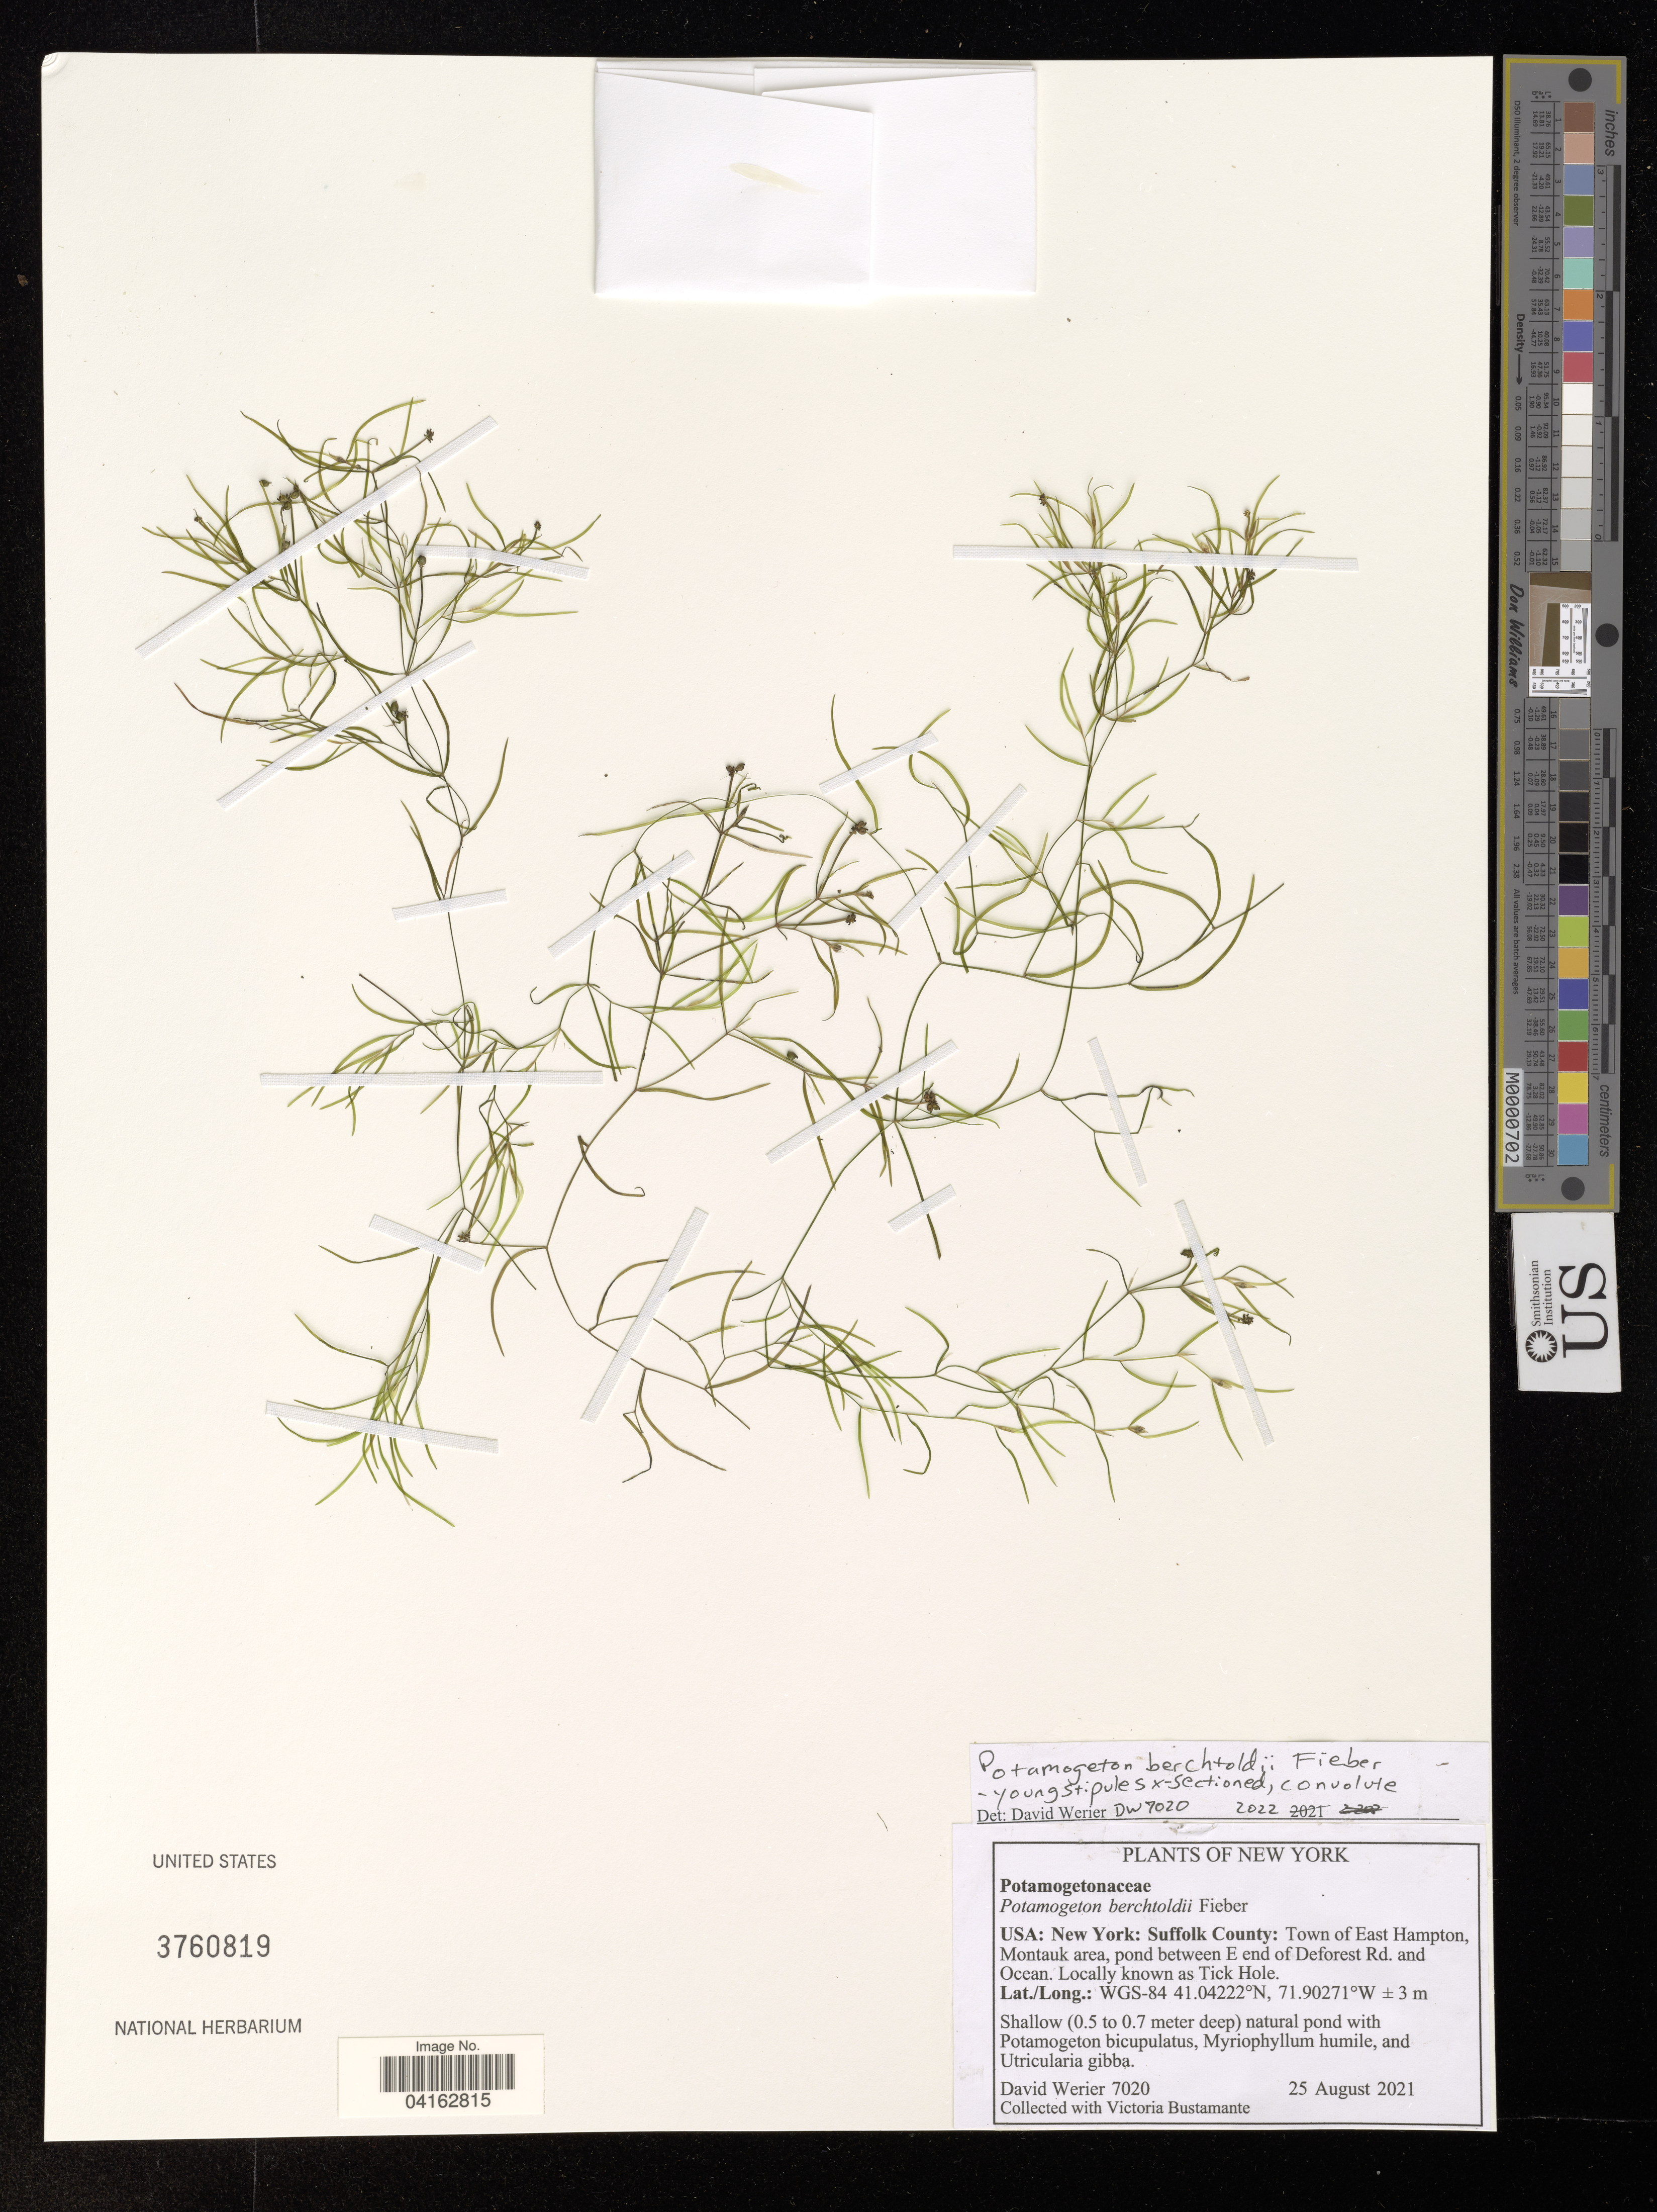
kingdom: Plantae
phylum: Tracheophyta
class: Liliopsida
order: Alismatales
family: Potamogetonaceae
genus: Potamogeton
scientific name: Potamogeton berchtoldii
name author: Fieber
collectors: D. Werier & V. Bustamante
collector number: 7020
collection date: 2021-08-25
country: United States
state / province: New York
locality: Suffolk County: Town of East Hampton, Montauk area, pond between E end of Deforest Rd. and Ocean. Locally known as Tick Hole.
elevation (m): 3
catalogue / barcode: US 3760819